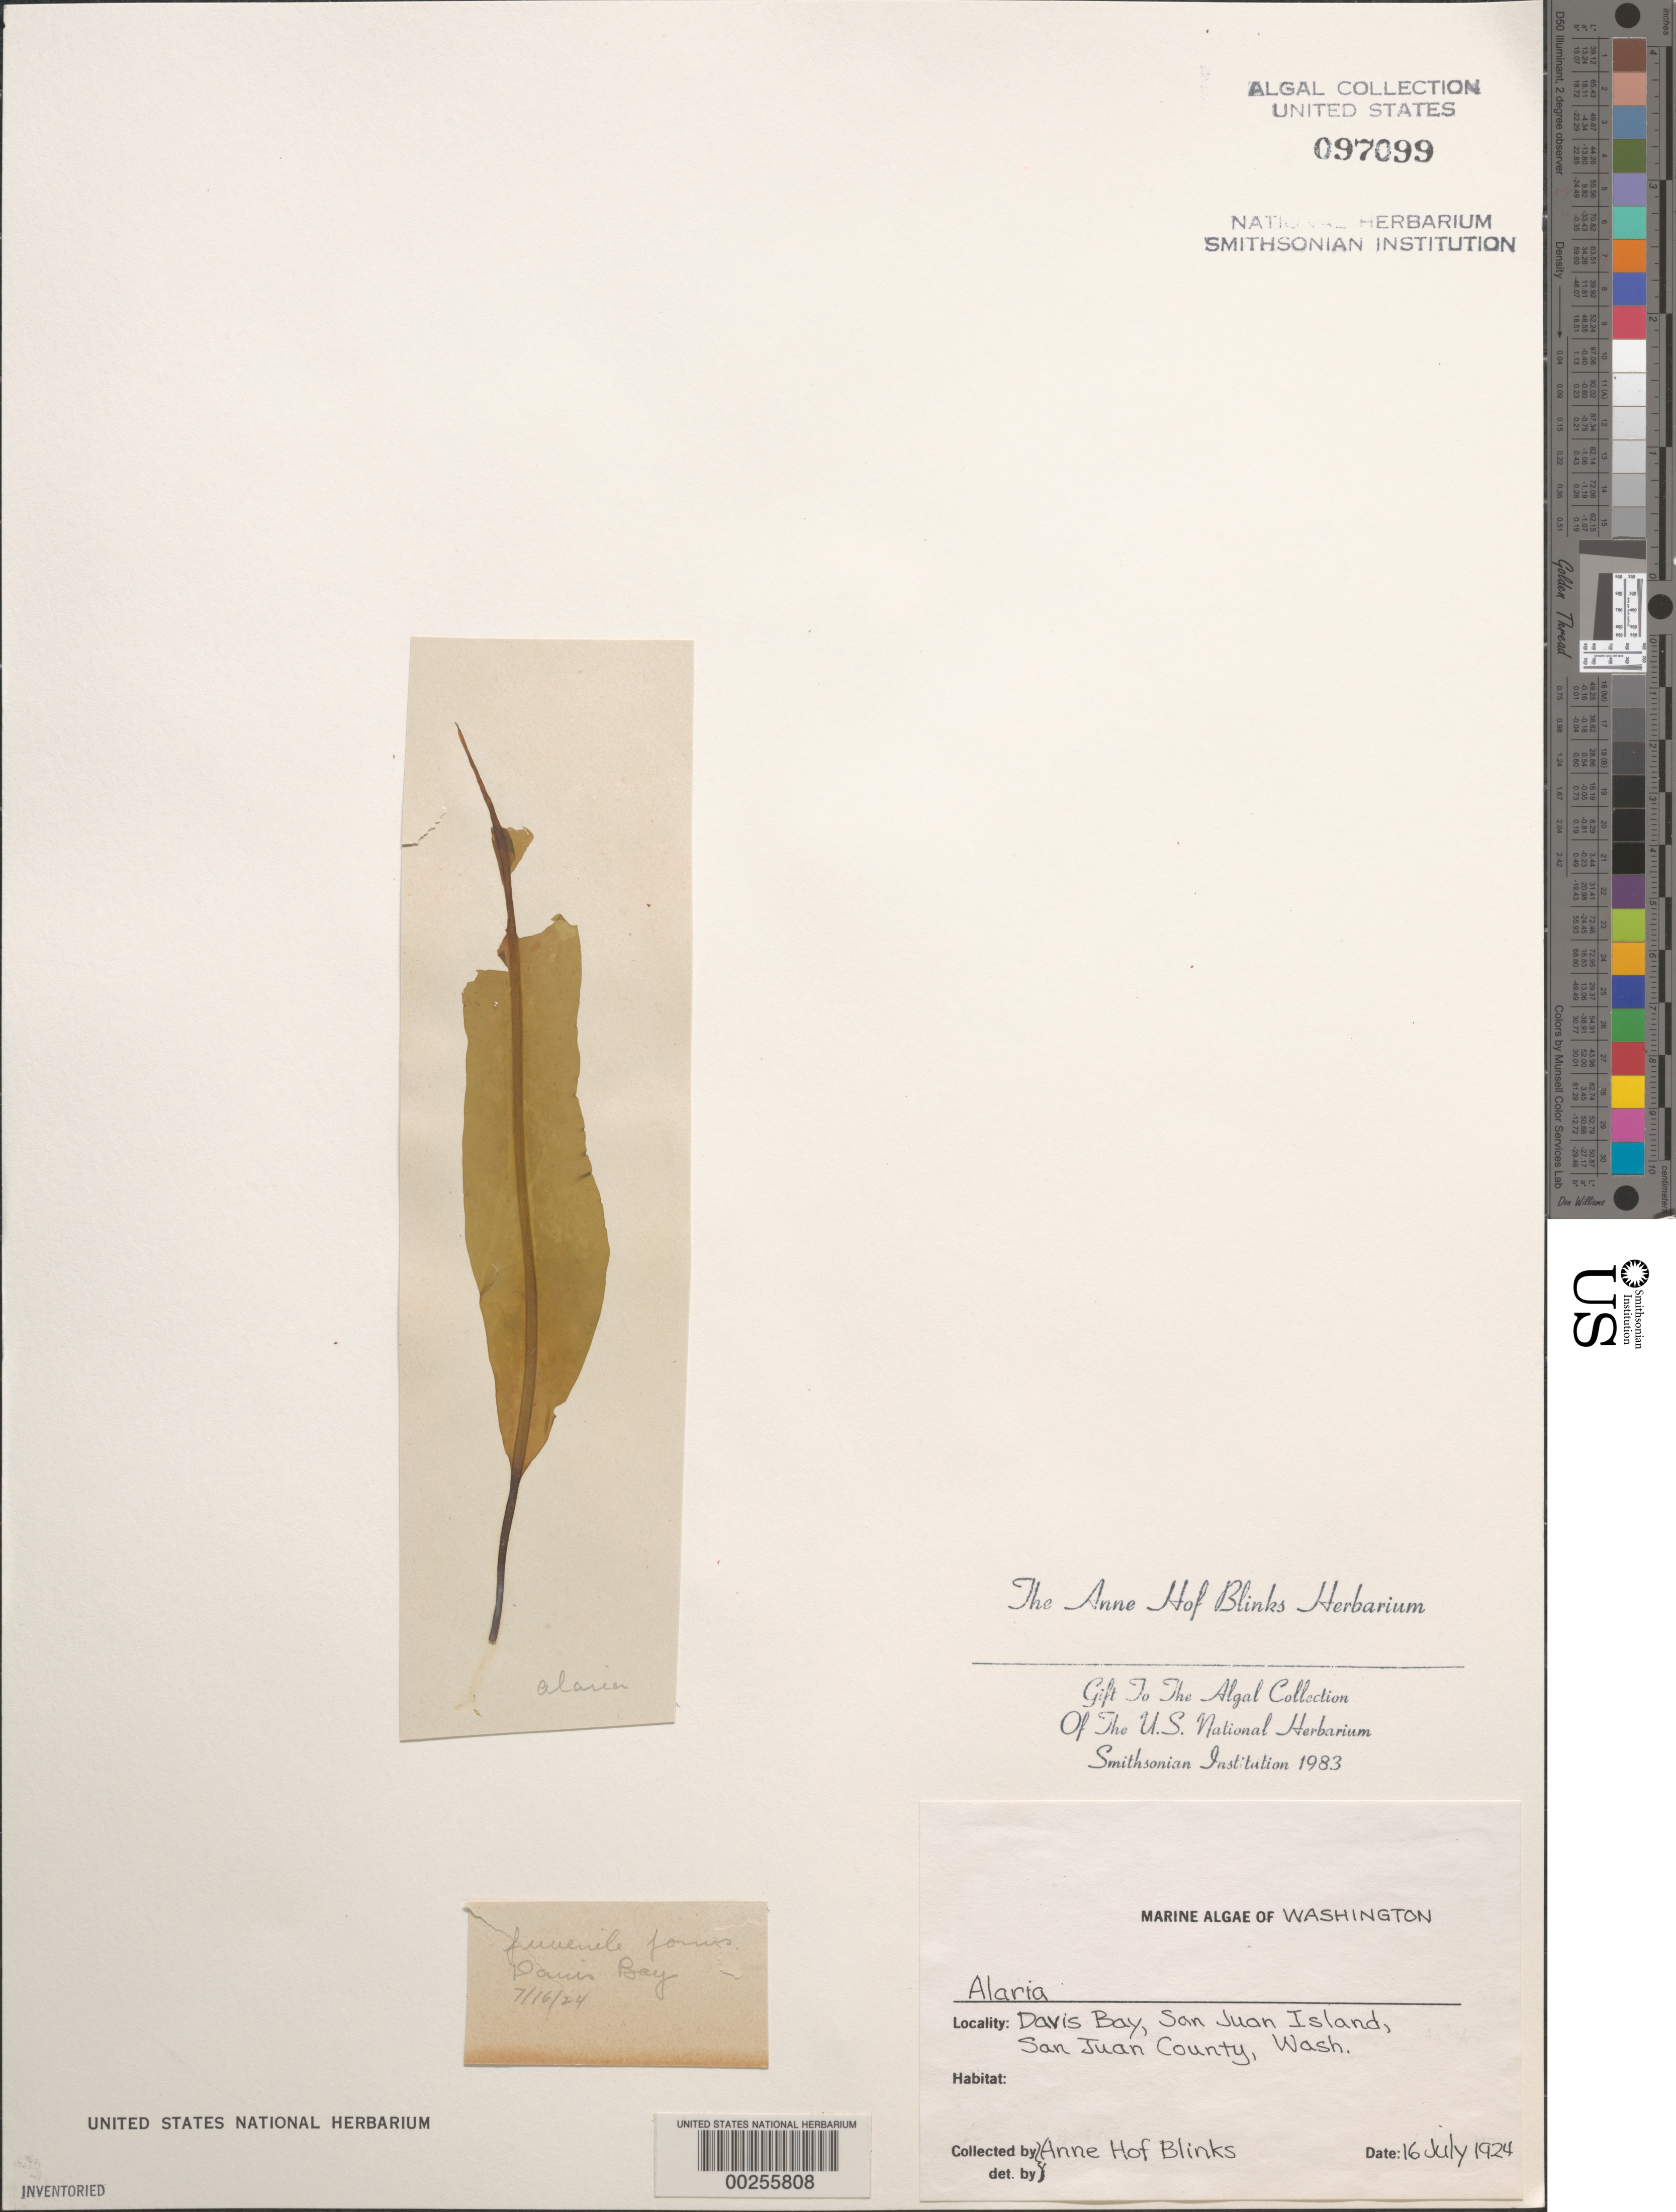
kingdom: Chromista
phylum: Ochrophyta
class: Phaeophyceae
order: Laminariales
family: Alariaceae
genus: Alaria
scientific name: Alaria sp.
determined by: Blinks, Anne Hof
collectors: A. Blinks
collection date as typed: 16 Jul 1924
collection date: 1924-07-16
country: United States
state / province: Washington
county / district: San Juan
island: San Juan Island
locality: Davis Bay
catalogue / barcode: US 97099